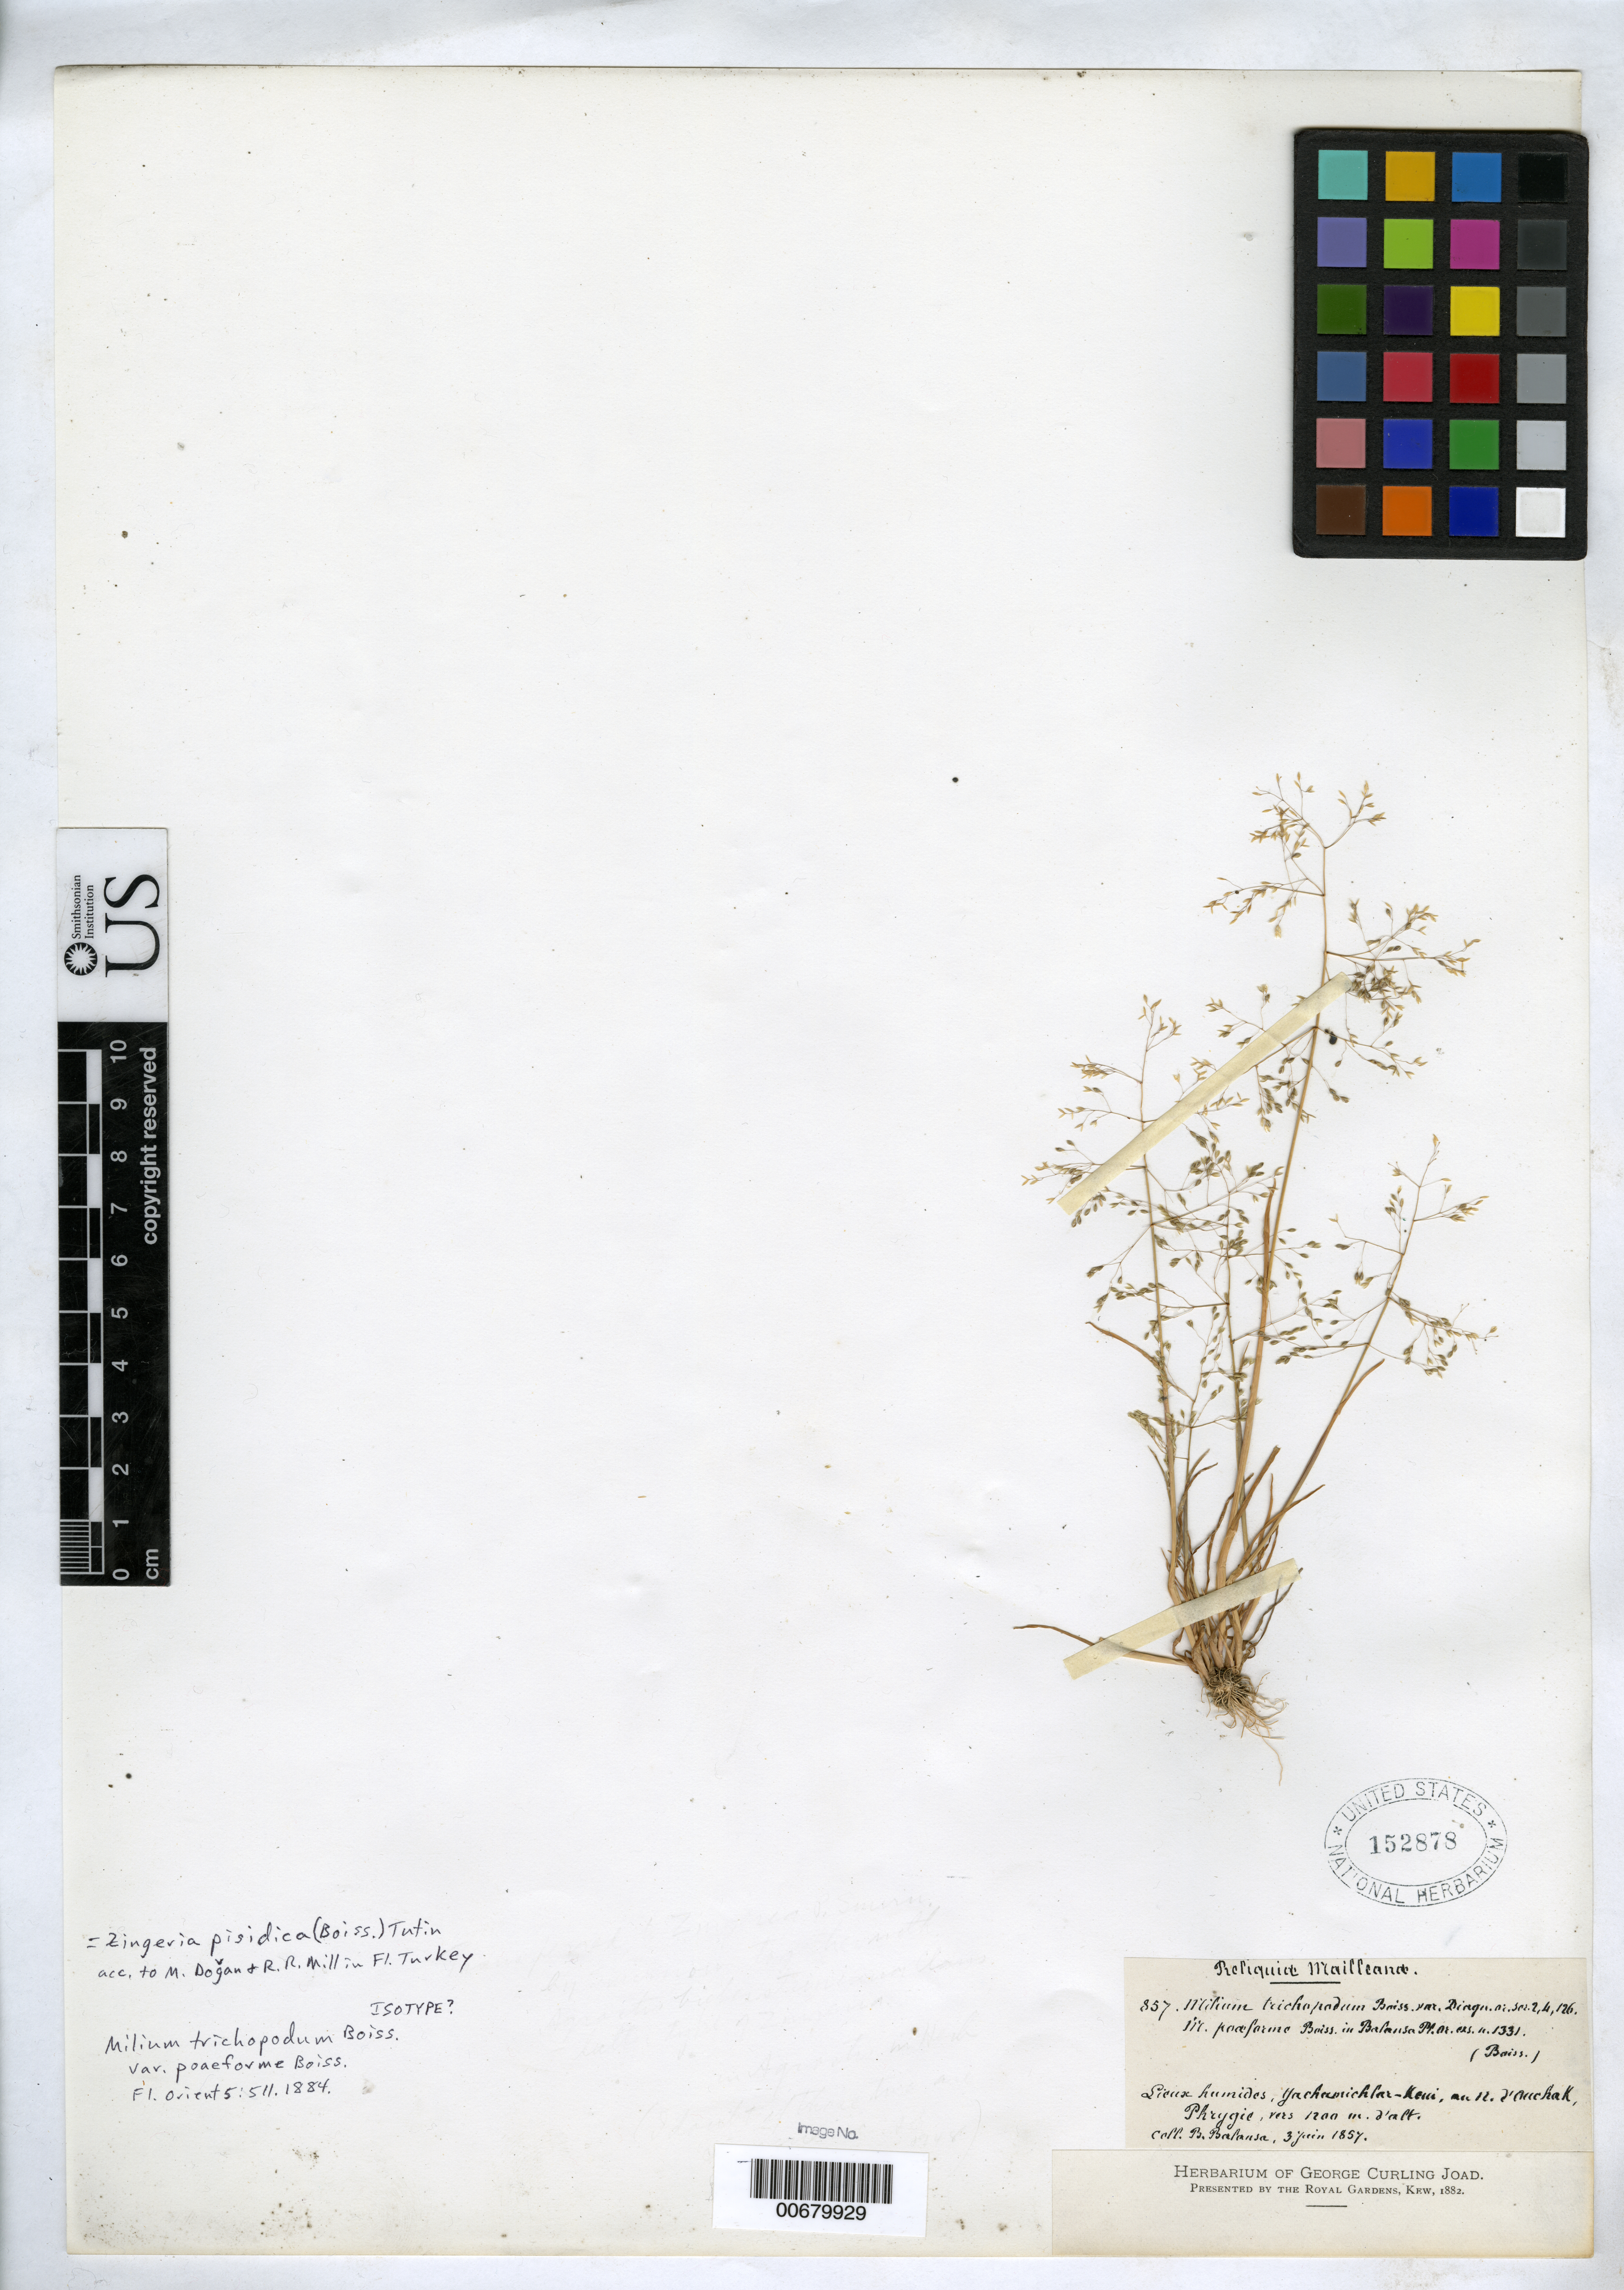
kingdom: Plantae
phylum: Tracheophyta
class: Liliopsida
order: Poales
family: Poaceae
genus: Milium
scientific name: Milium trichopodum var. poaeforme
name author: Boiss.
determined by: Doğan, Musa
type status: Possible Isotype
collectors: B. Balansa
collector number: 1331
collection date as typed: Jun 1857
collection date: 1857-06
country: Turkey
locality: Yachamichlar-Keui prope Ouchak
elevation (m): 3600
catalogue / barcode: US 152878